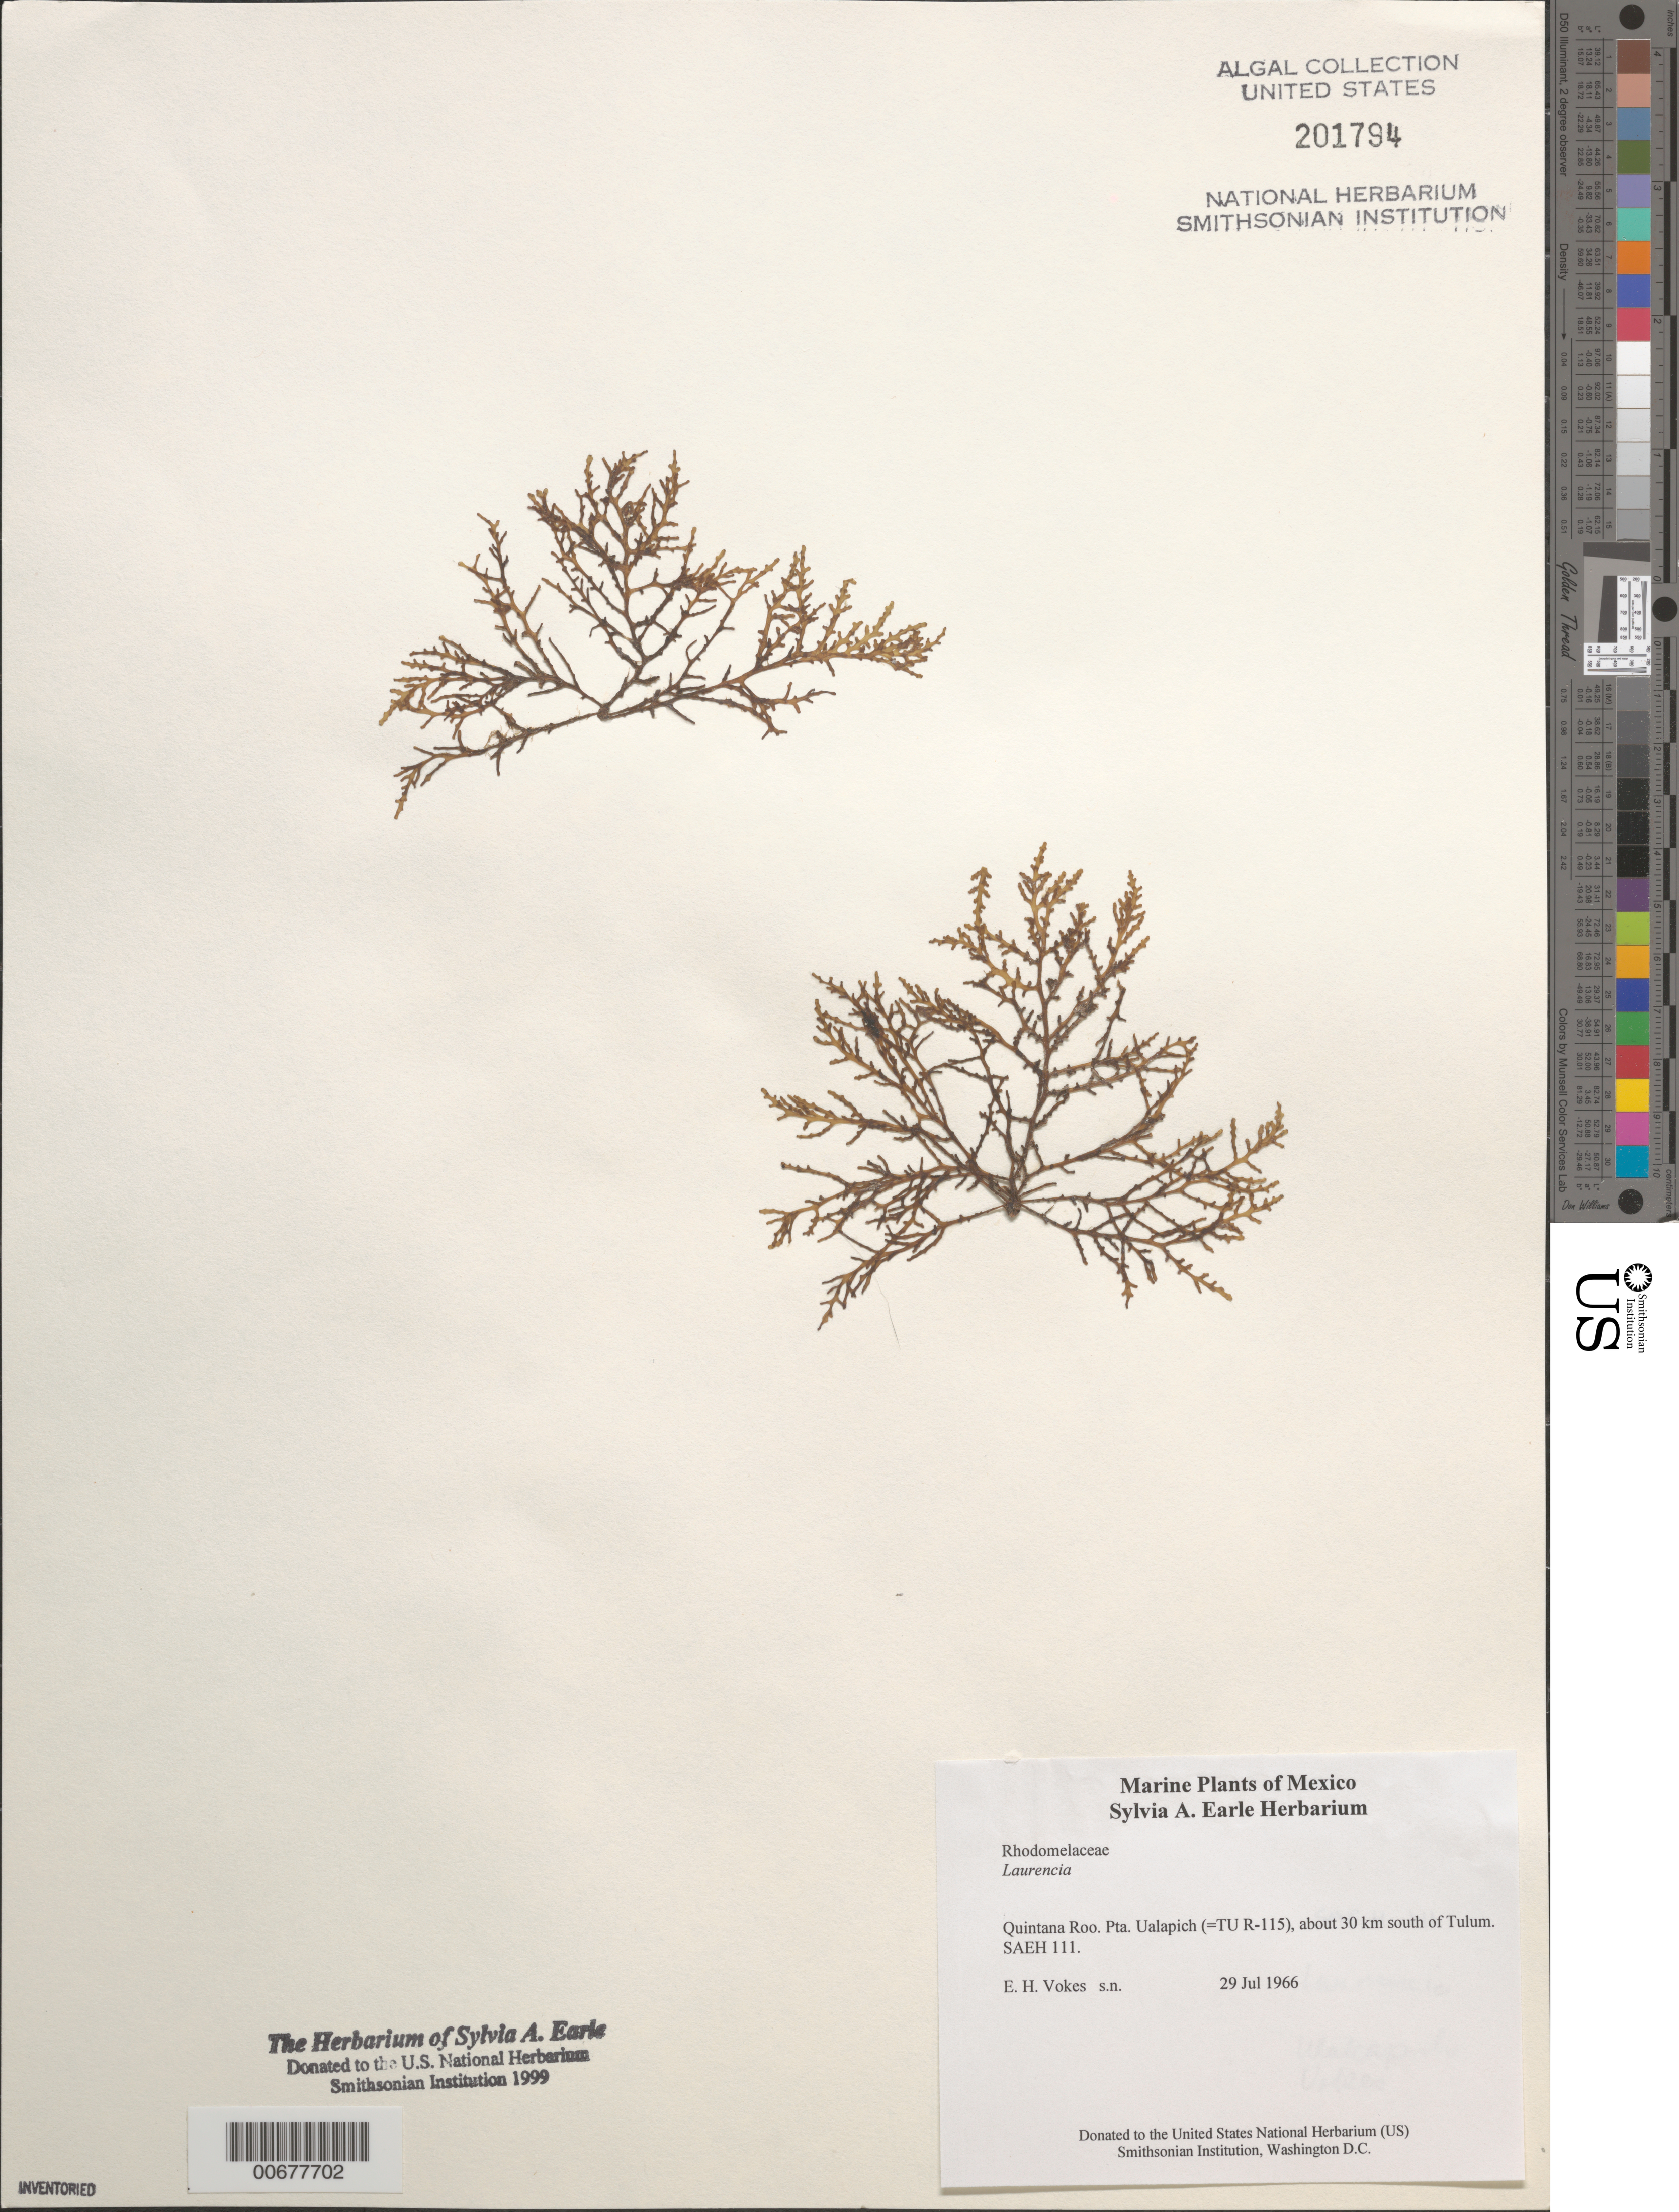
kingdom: Plantae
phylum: Rhodophyta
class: Florideophyceae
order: Ceramiales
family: Rhodomelaceae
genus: Laurencia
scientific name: Laurencia sp.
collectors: E. Vokes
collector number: SAEH 111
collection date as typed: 29 Jul 1966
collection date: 1966-07-29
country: Mexico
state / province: Quintana Roo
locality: Punta Ualapich (TU R-115), ca. 30 km south of Tulum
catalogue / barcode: US 201794